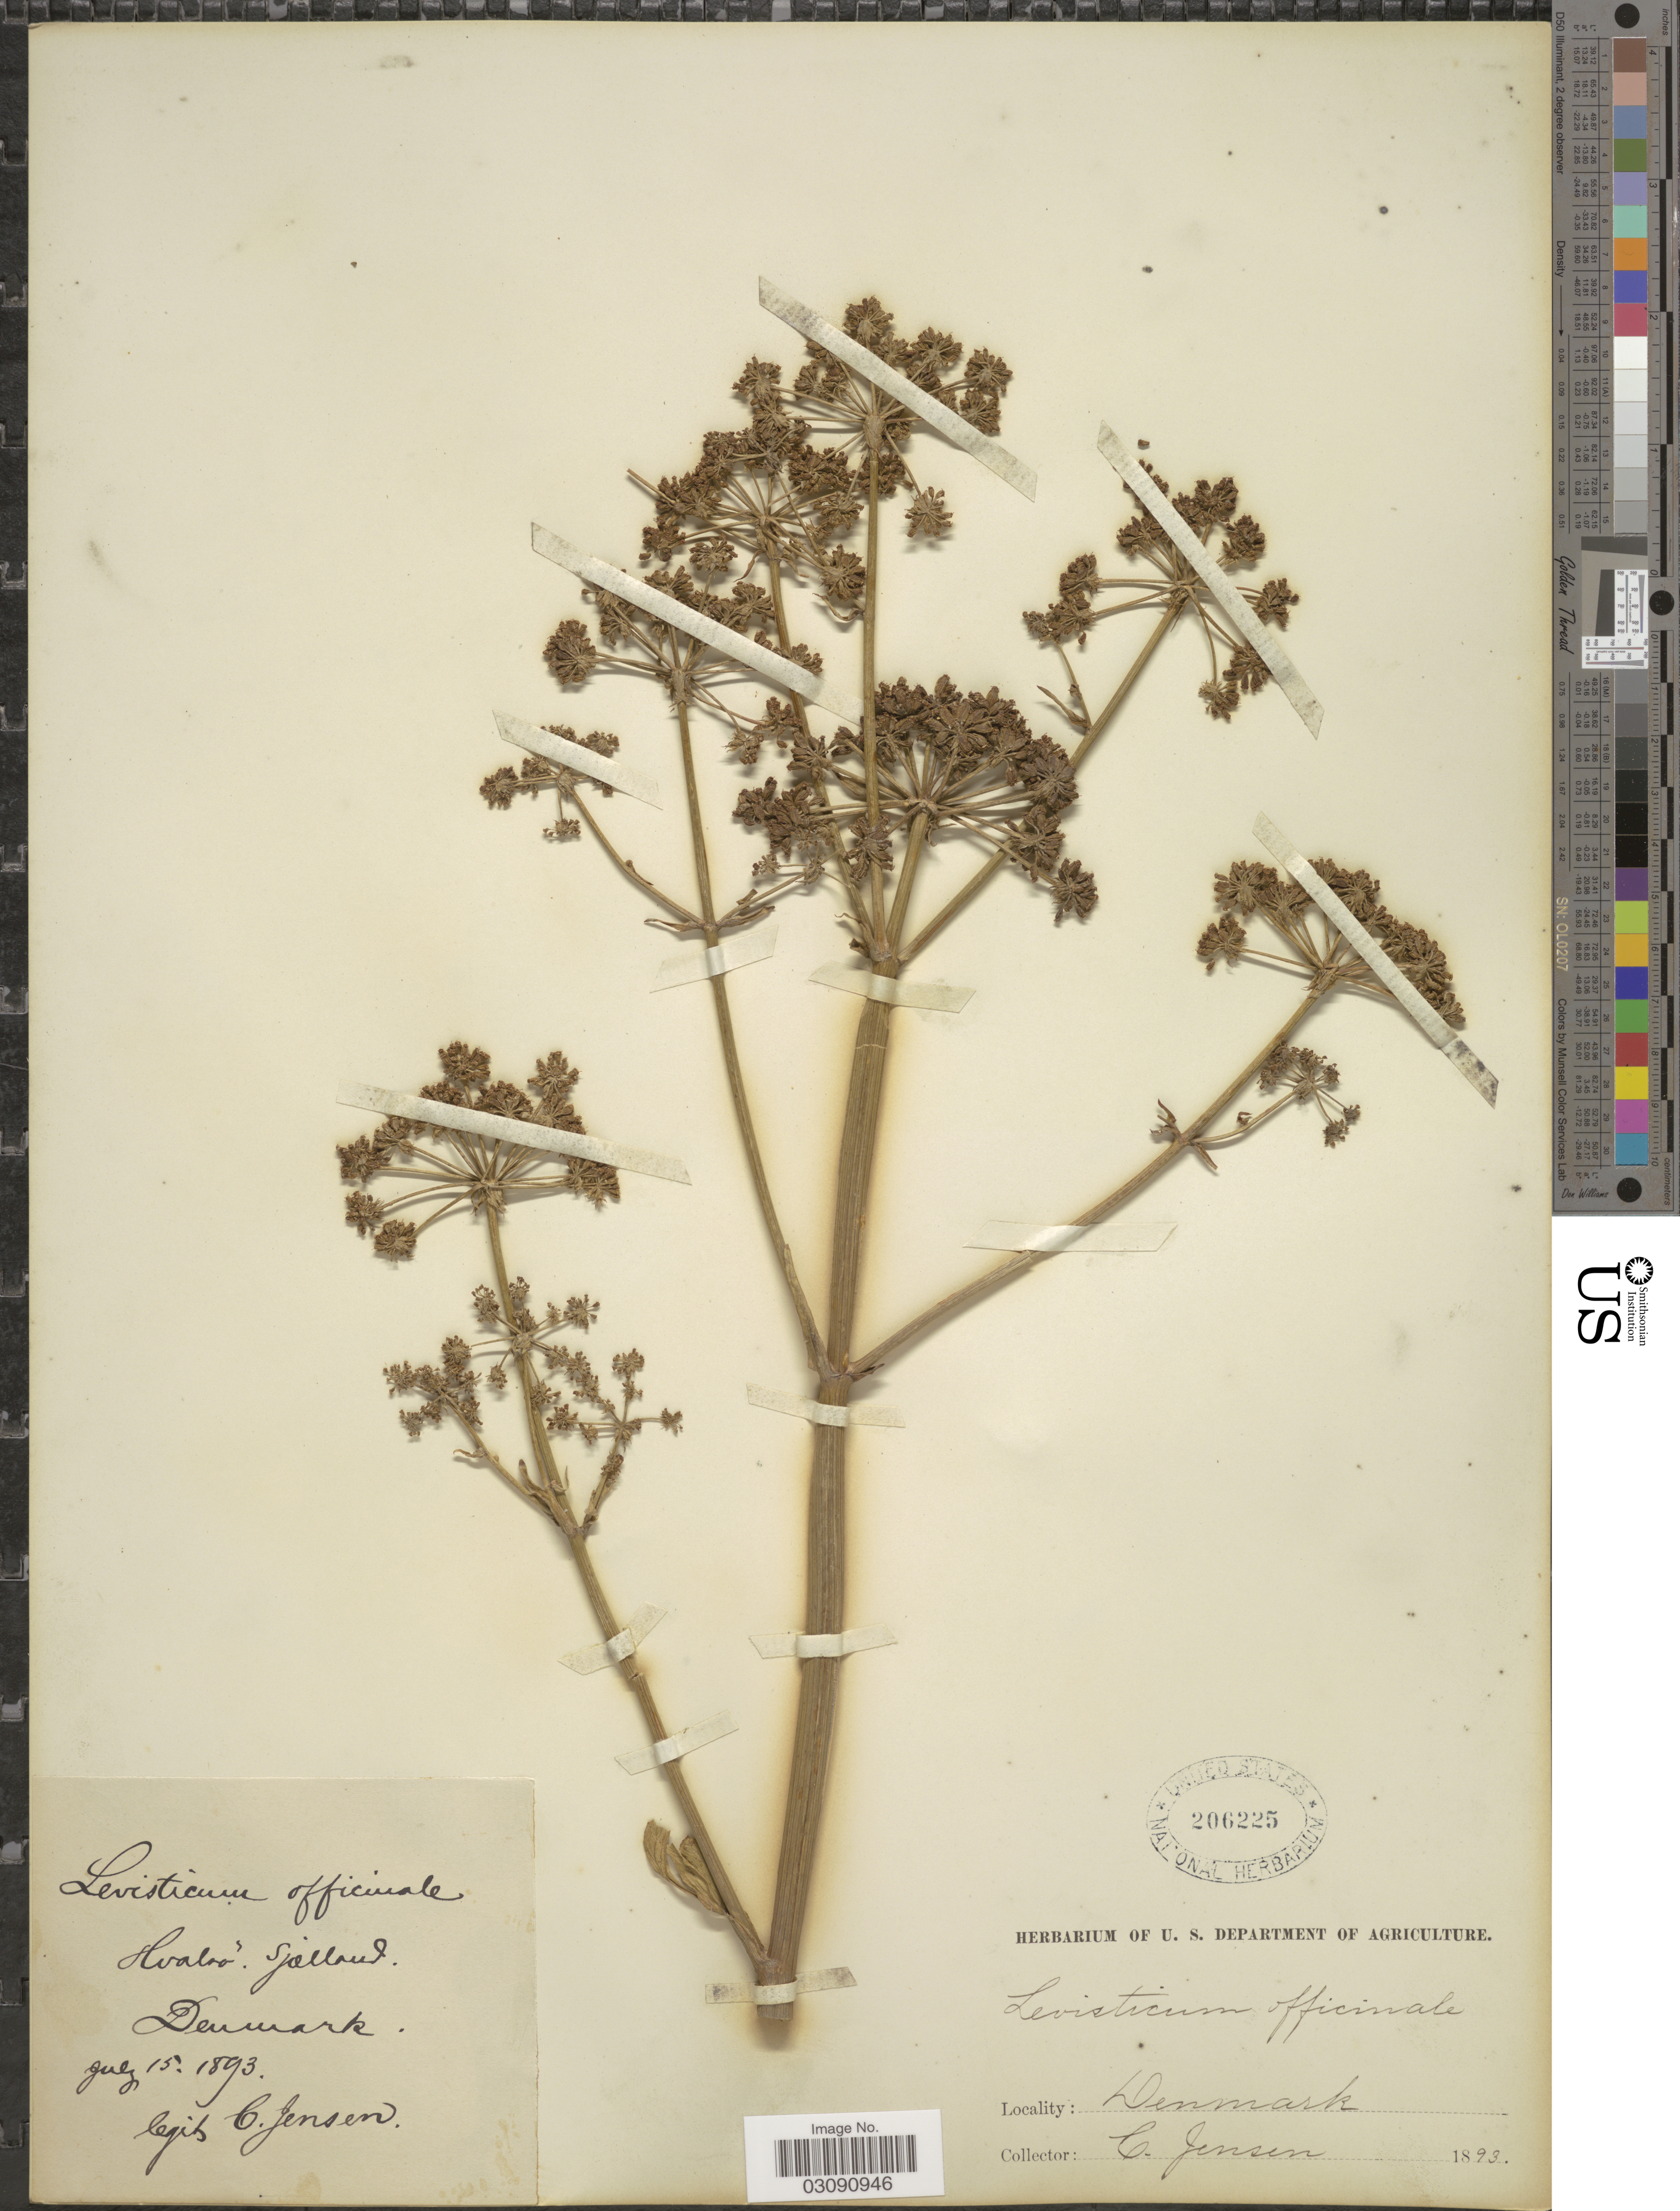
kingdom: Plantae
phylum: Tracheophyta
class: Magnoliopsida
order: Apiales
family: Apiaceae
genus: Levisticum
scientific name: Levisticum officinale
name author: W.D.J. Koch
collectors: C. E. O. Jensen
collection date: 1893-07-15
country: Denmark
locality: Hvalsø, Sjalland.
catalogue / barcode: US 206225